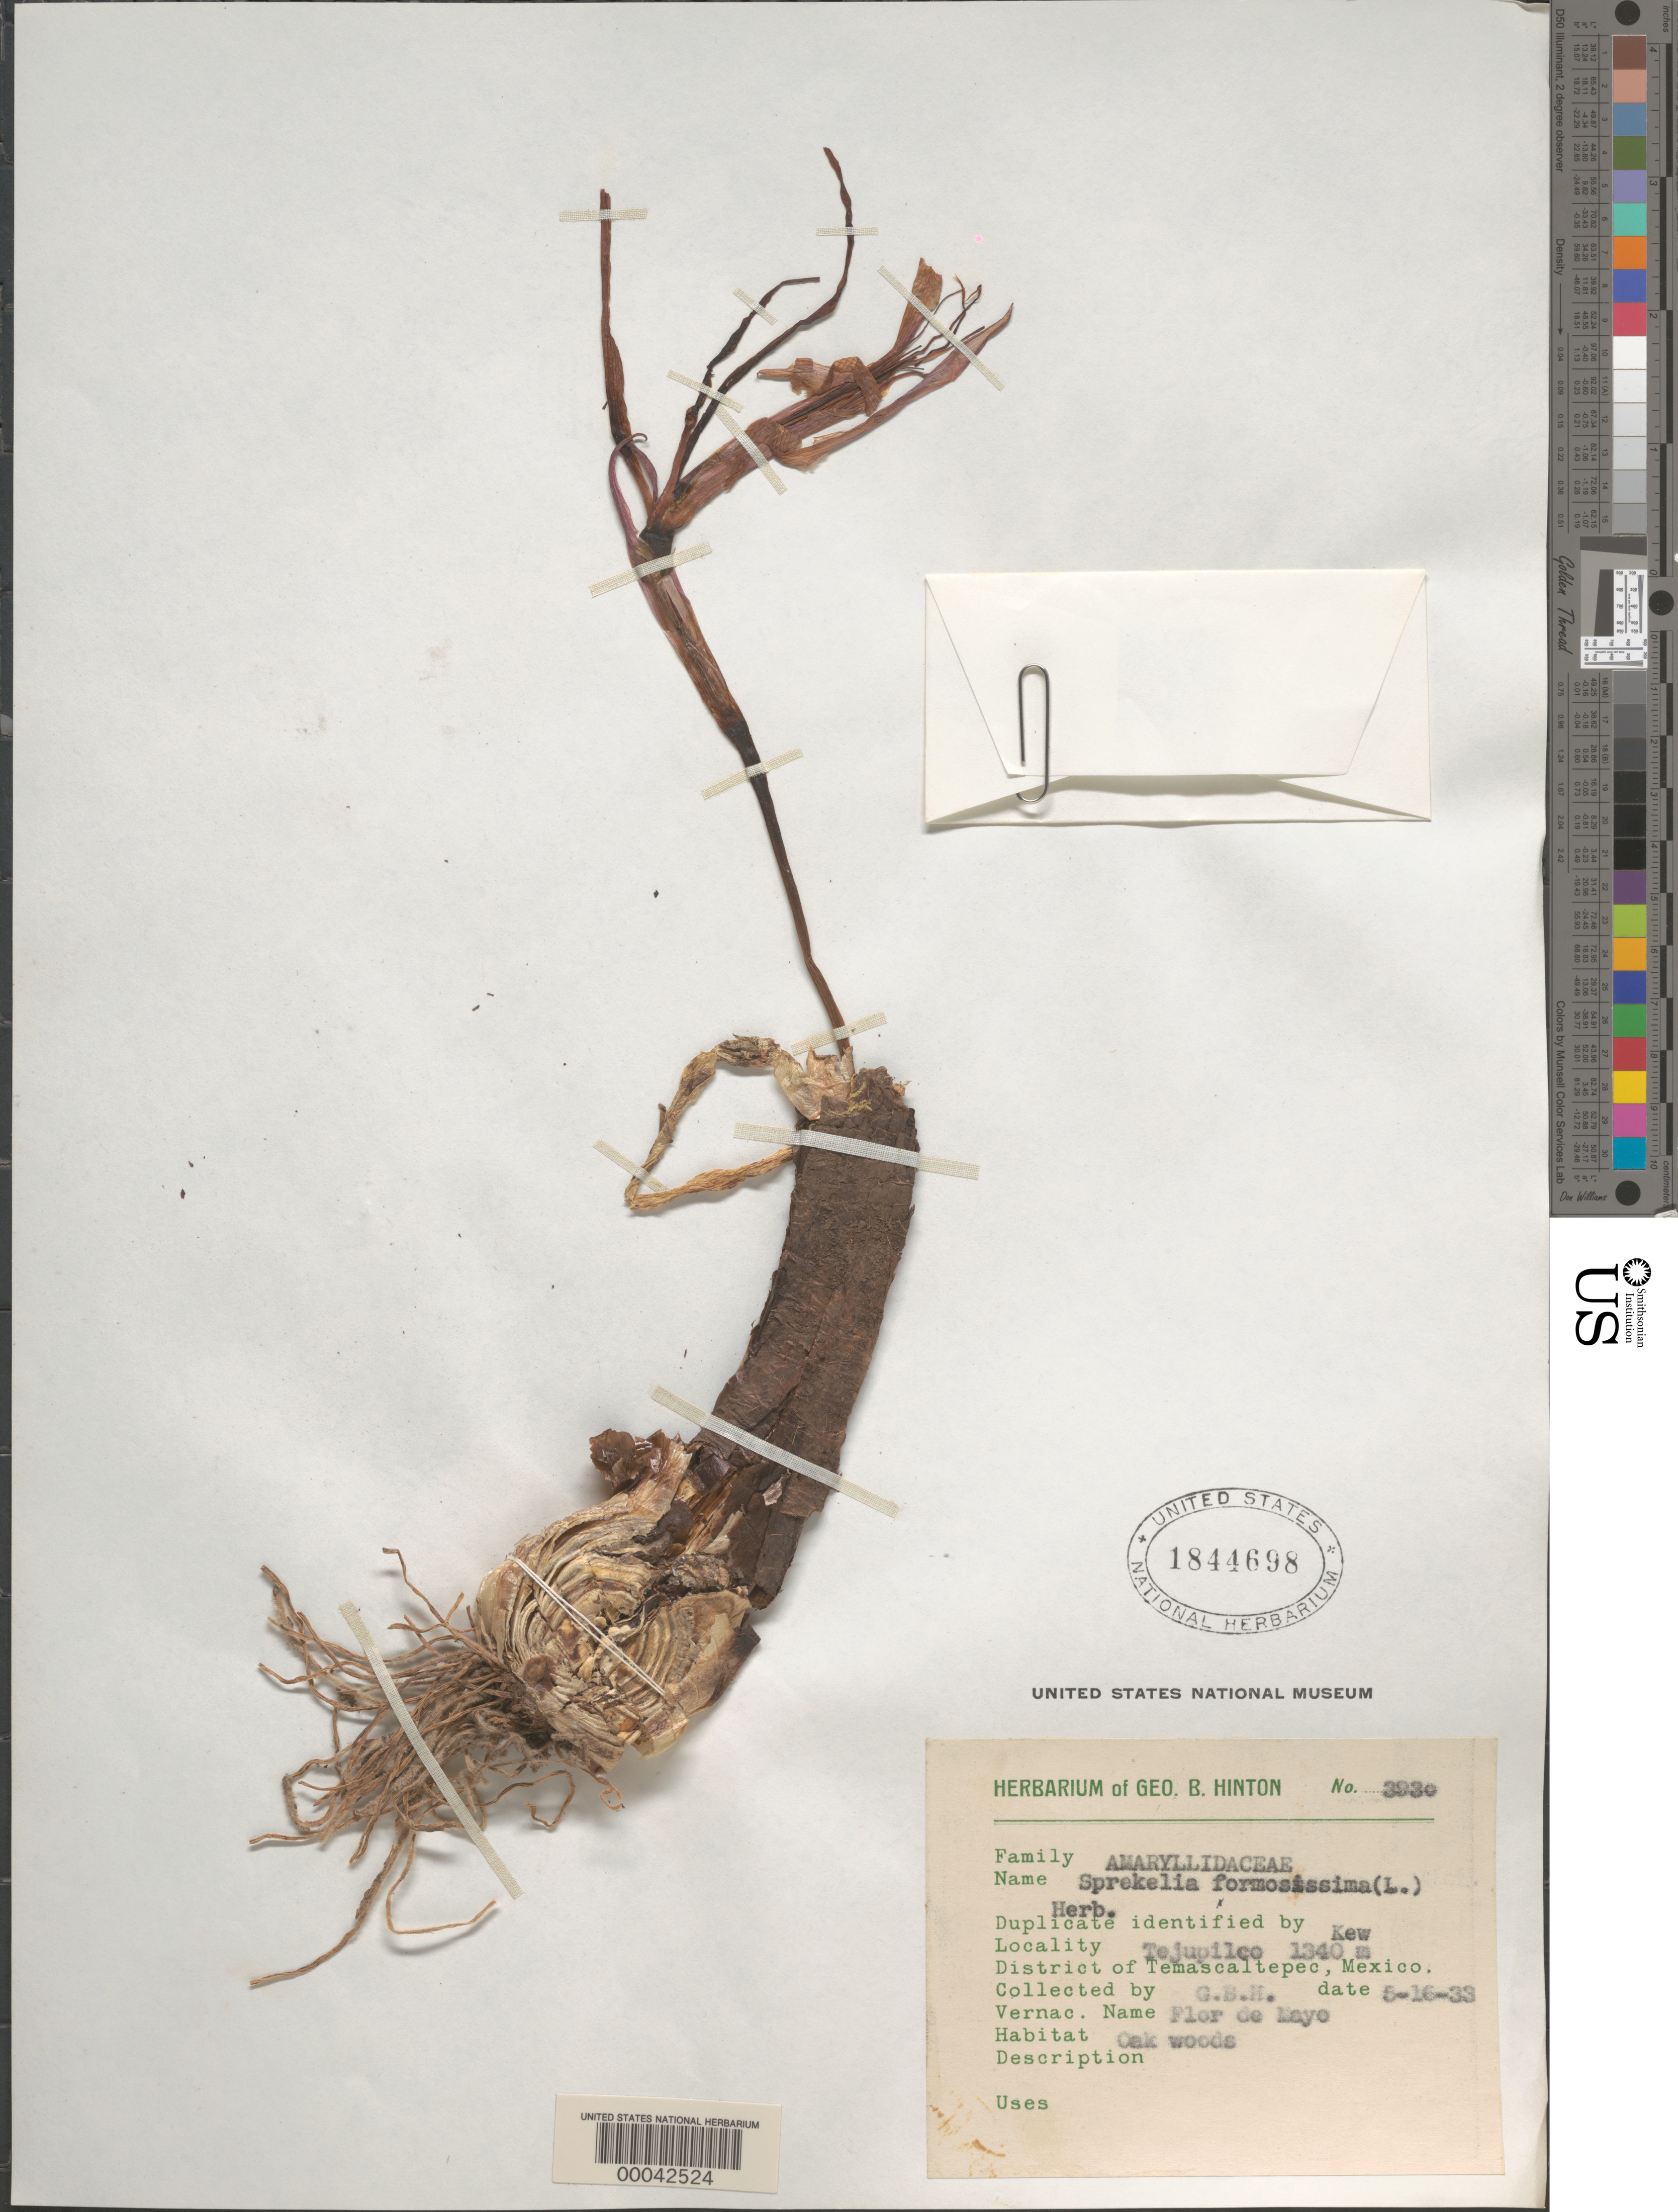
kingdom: Plantae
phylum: Tracheophyta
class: Liliopsida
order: Asparagales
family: Amaryllidaceae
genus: Sprekelia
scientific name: Sprekelia formosissima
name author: (L.) Herb.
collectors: G. B. Hinton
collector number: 3930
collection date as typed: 16 Mar 1933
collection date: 1933-03-16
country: Mexico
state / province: México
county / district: Temascaltepec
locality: Tejupilco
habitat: Oak woods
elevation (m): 1340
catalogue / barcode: US 1844698